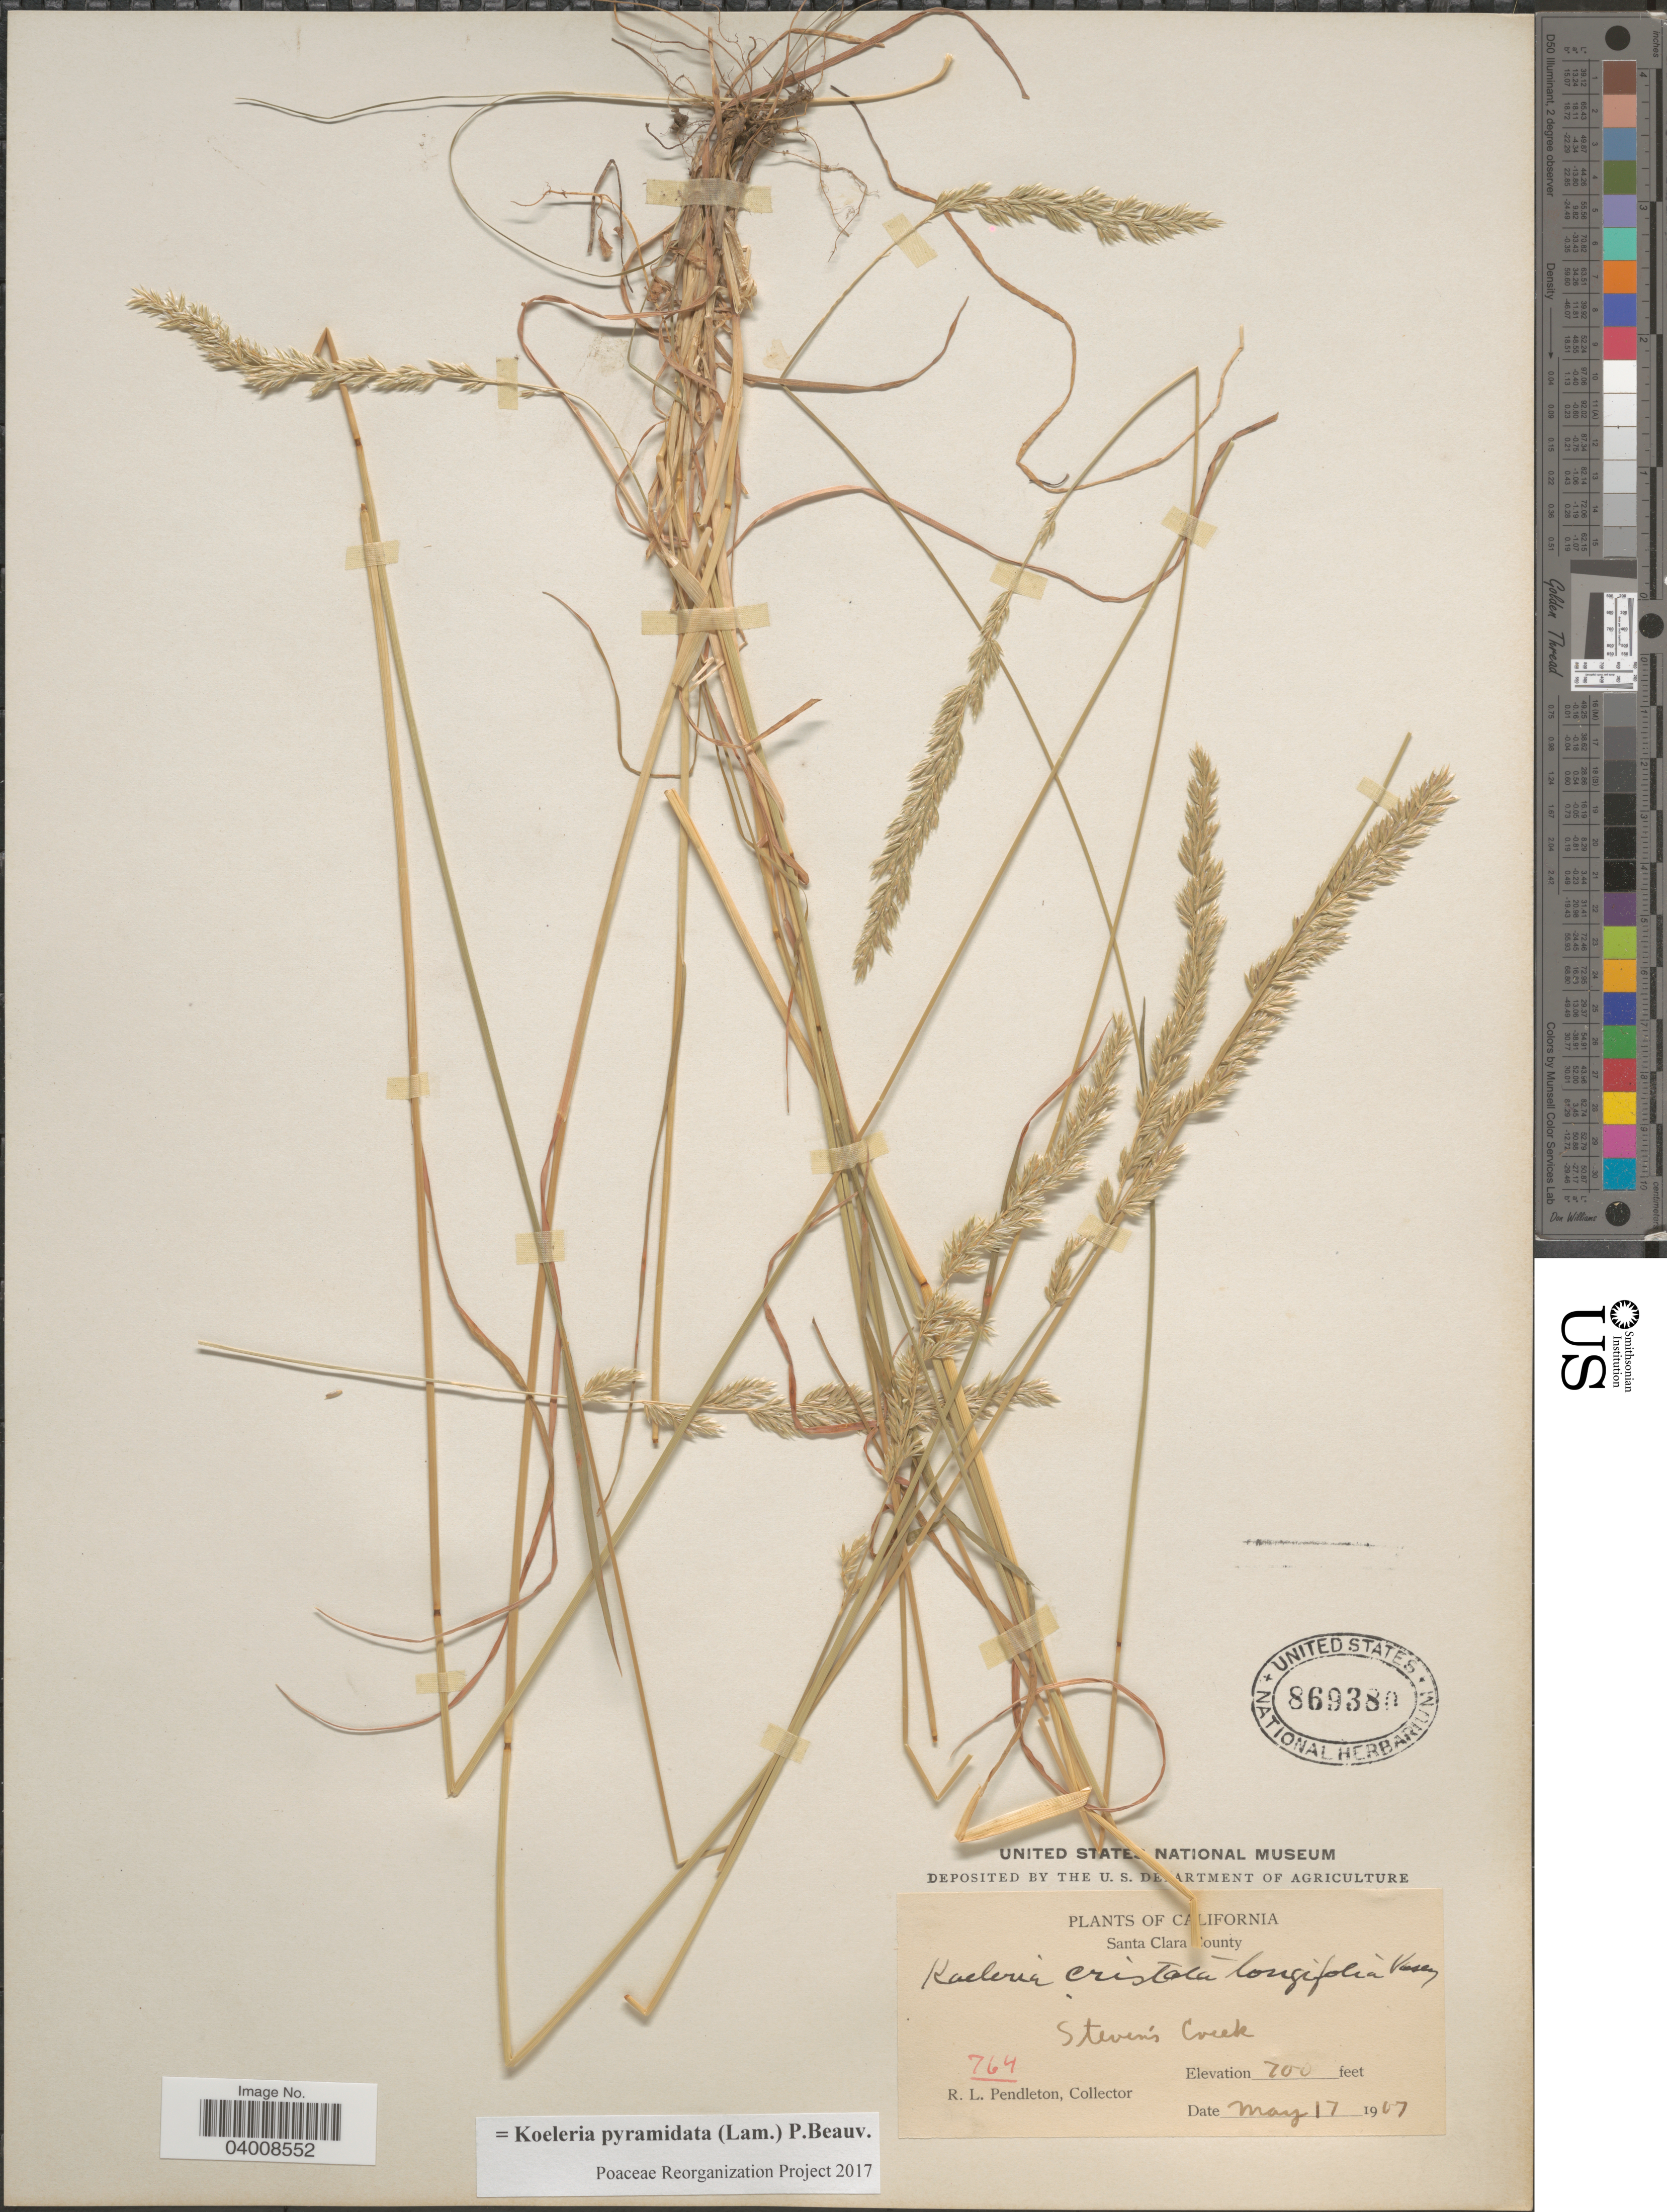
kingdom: Plantae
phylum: Tracheophyta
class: Liliopsida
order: Poales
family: Poaceae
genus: Koeleria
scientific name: Koeleria pyramidata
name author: (Lam.) P. Beauv.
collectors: R. Pendleton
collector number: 764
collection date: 1907-05-17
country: United States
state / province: California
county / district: Santa Clara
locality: Santa Clara County. Steven's Creek.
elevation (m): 213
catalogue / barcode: US 869380